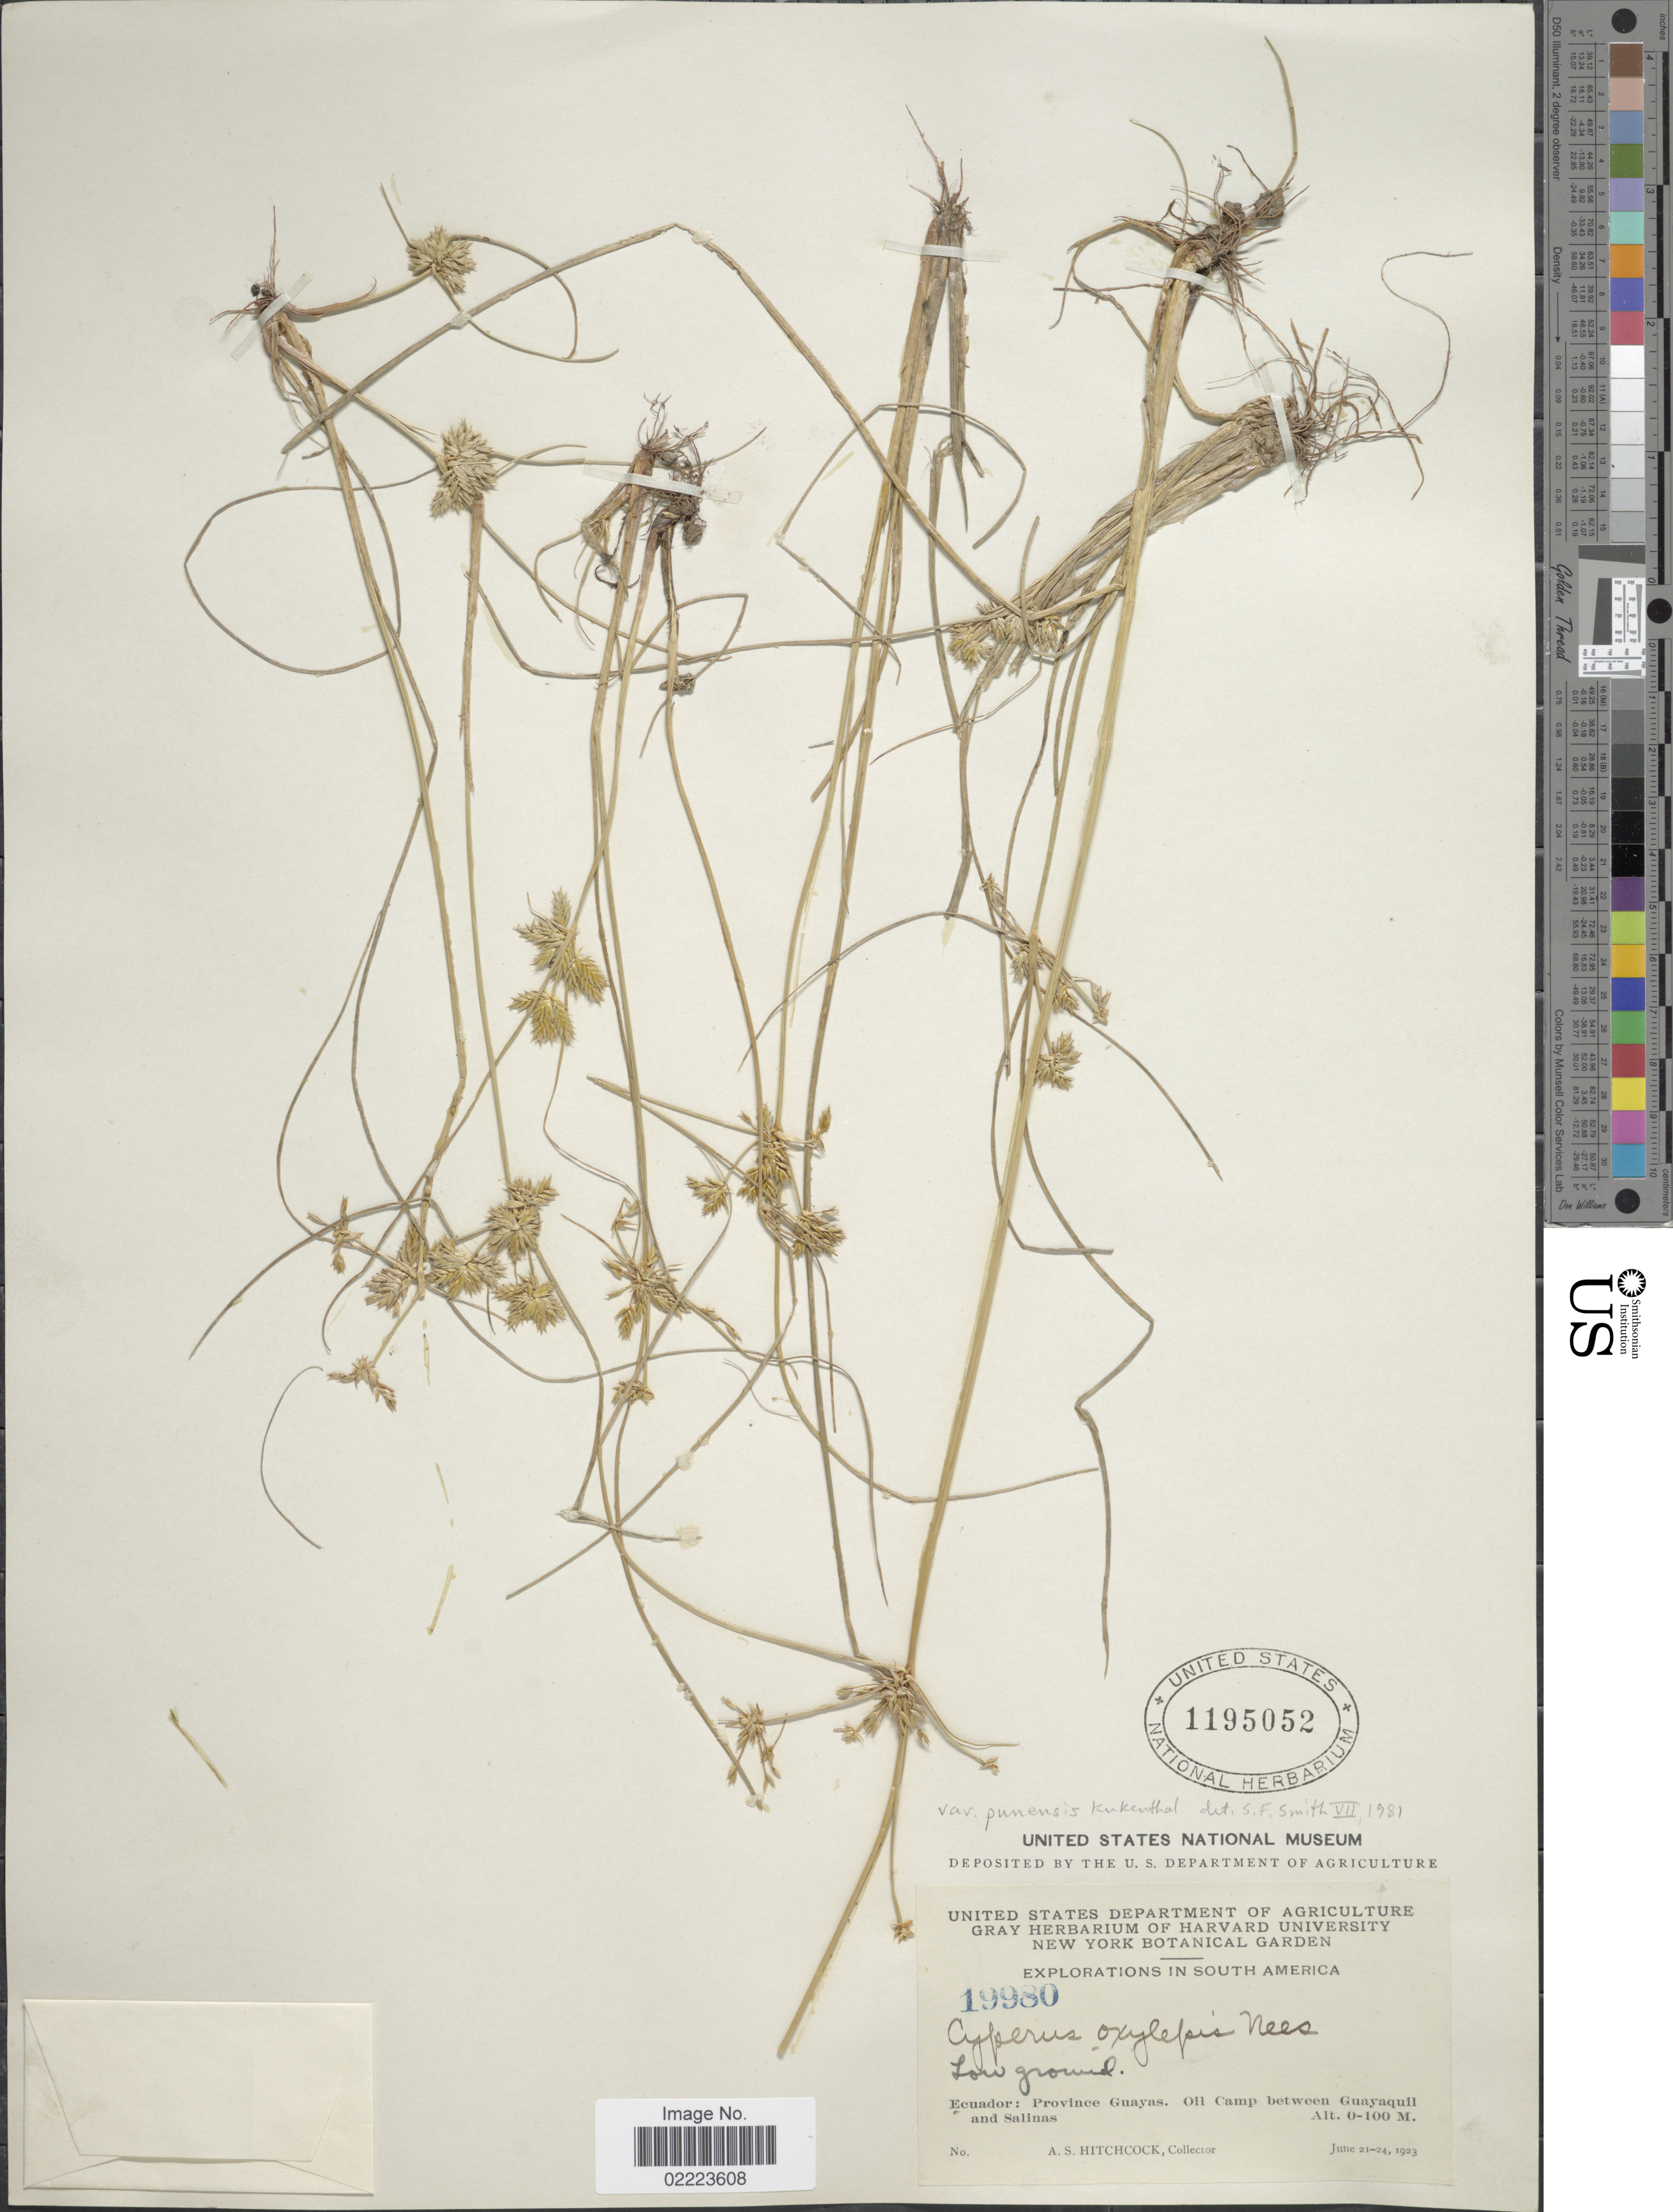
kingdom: Plantae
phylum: Tracheophyta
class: Liliopsida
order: Poales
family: Cyperaceae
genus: Cyperus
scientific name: Cyperus oxylepis var. punensis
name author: Kük. in Engl.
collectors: A. S. Hitchcock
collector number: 19980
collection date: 1923-06-21/1923-06-24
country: Ecuador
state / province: Guayas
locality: Province Guayas, Oil Camp between Guayaquil and Salinas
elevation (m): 0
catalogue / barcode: US 1195052